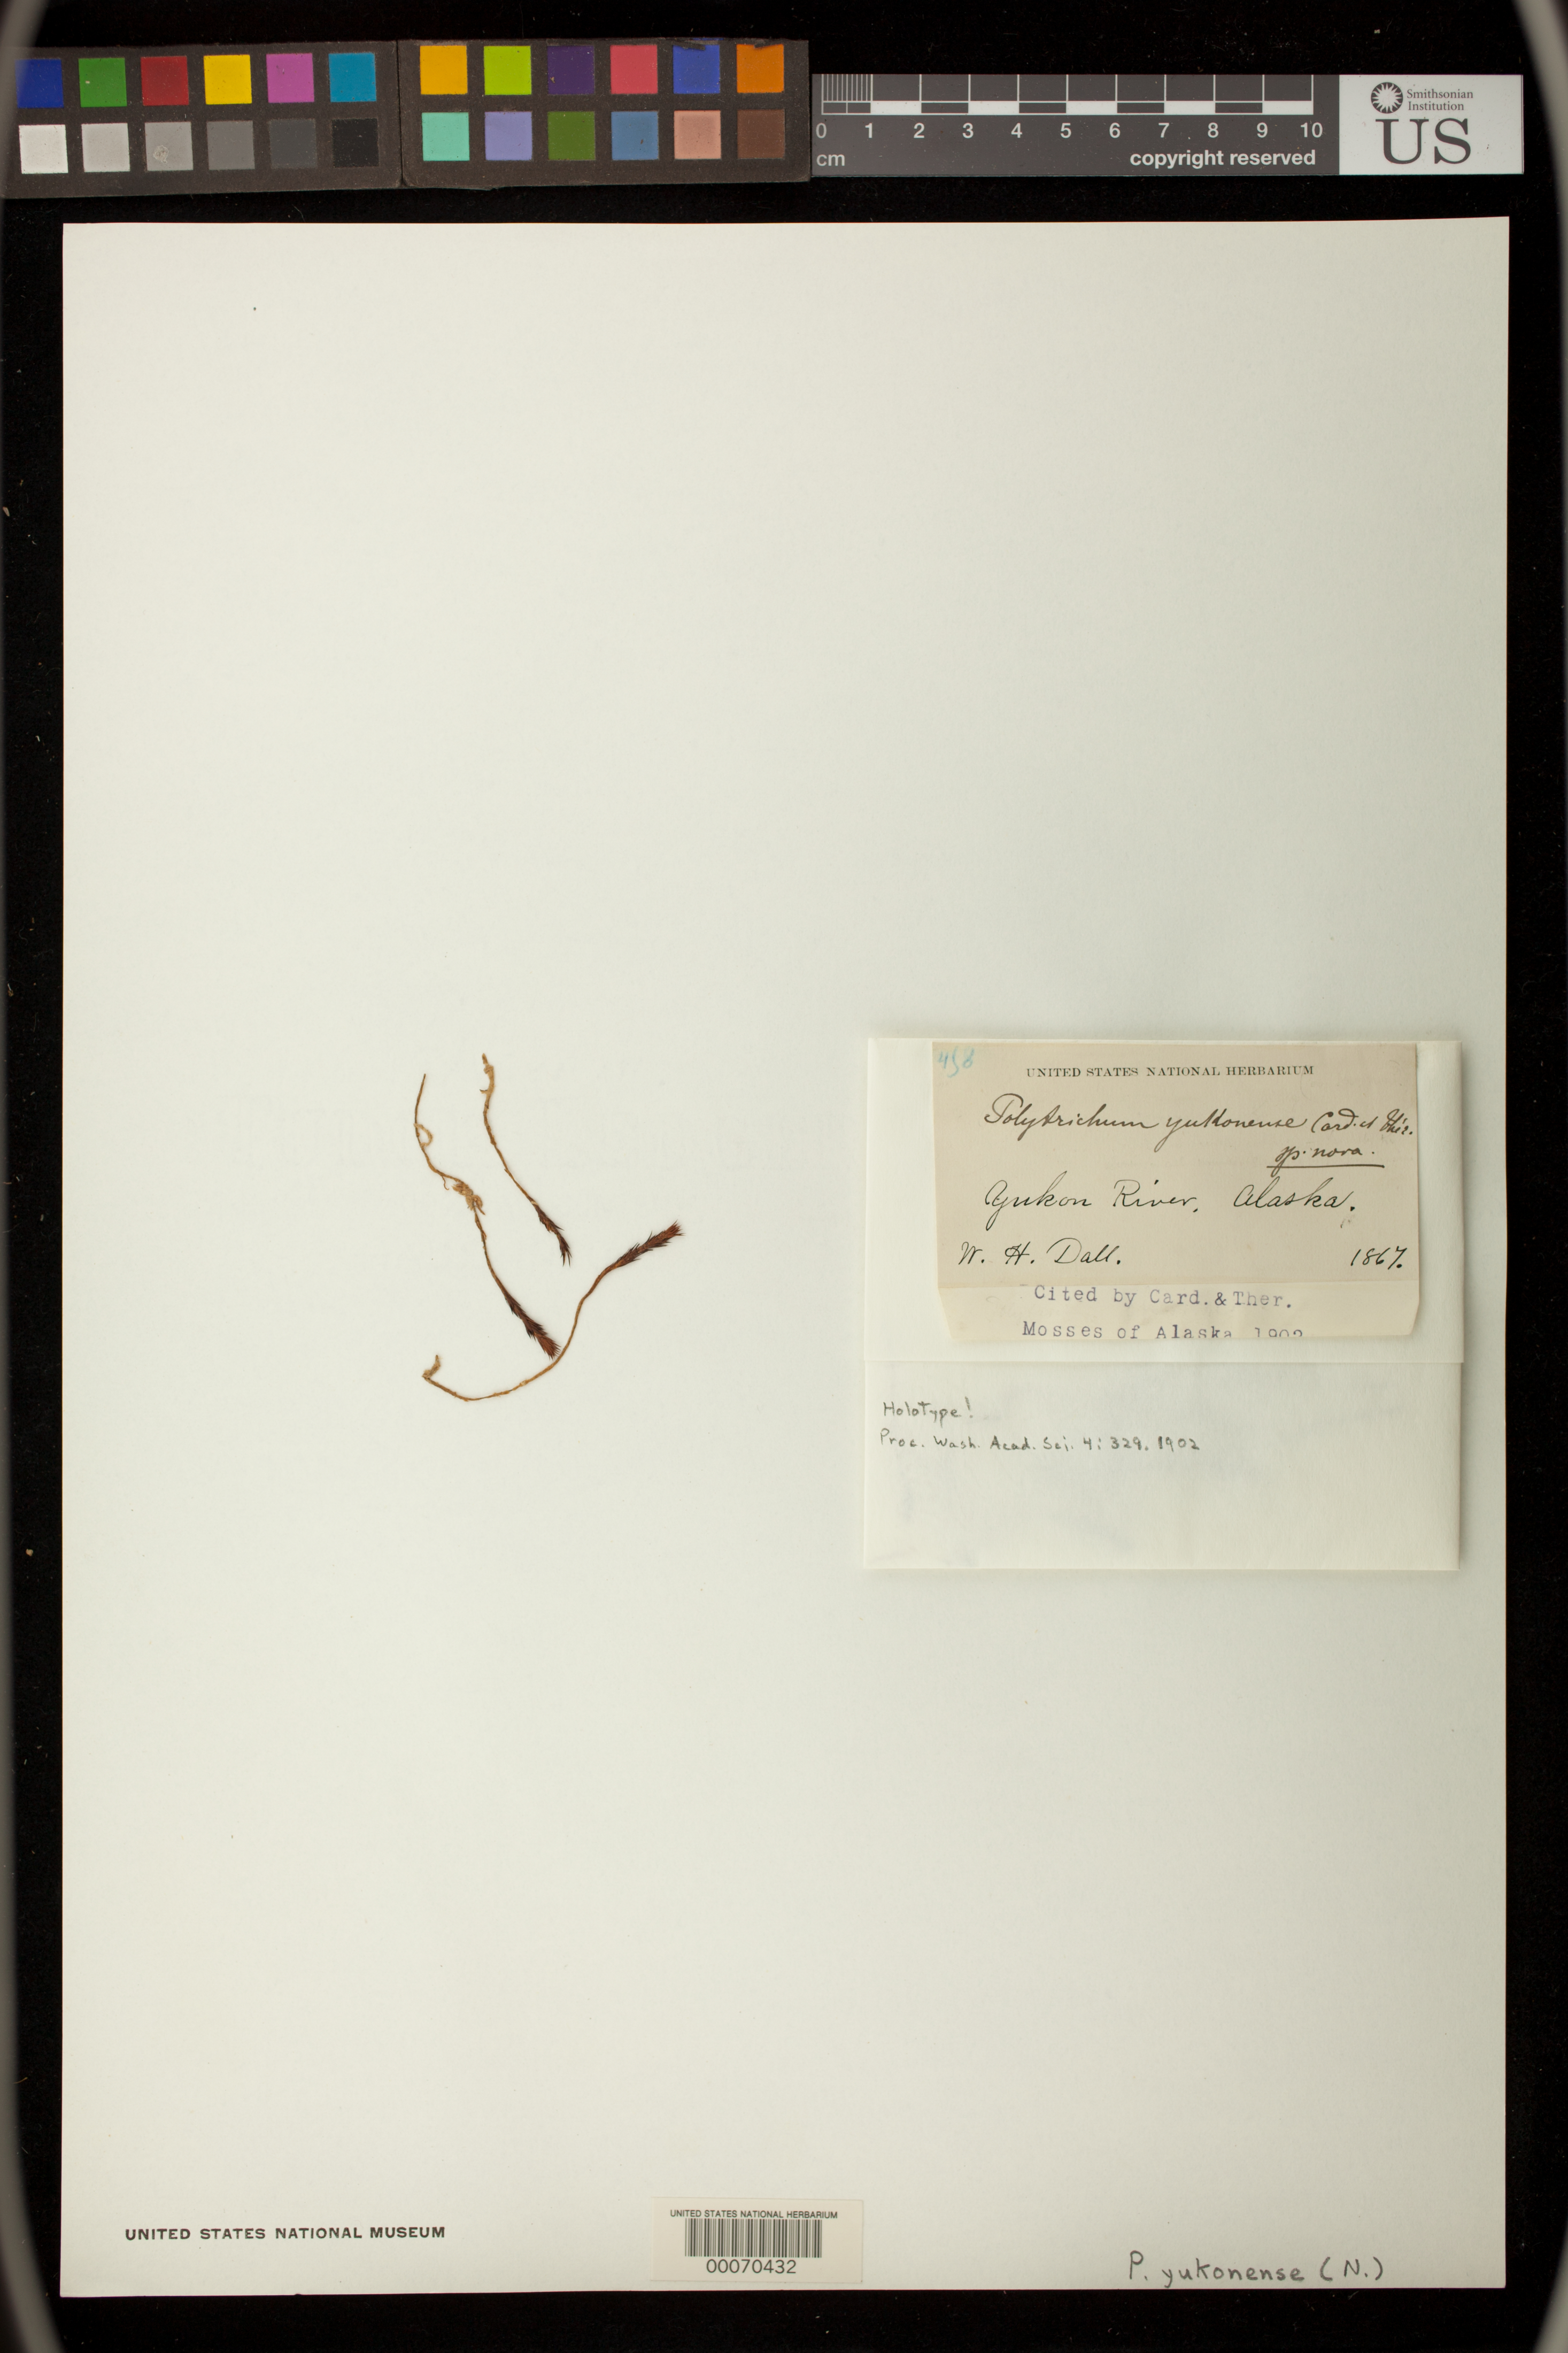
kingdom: Plantae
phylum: Bryophyta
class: Polytrichopsida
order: Polytrichales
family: Polytrichaceae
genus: Polytrichum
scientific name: Polytrichum yukonense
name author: Cardot & Thér.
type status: Holotype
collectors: W. Dall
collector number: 458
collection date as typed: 1867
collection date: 1867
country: United States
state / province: Alaska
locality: Yukon River.